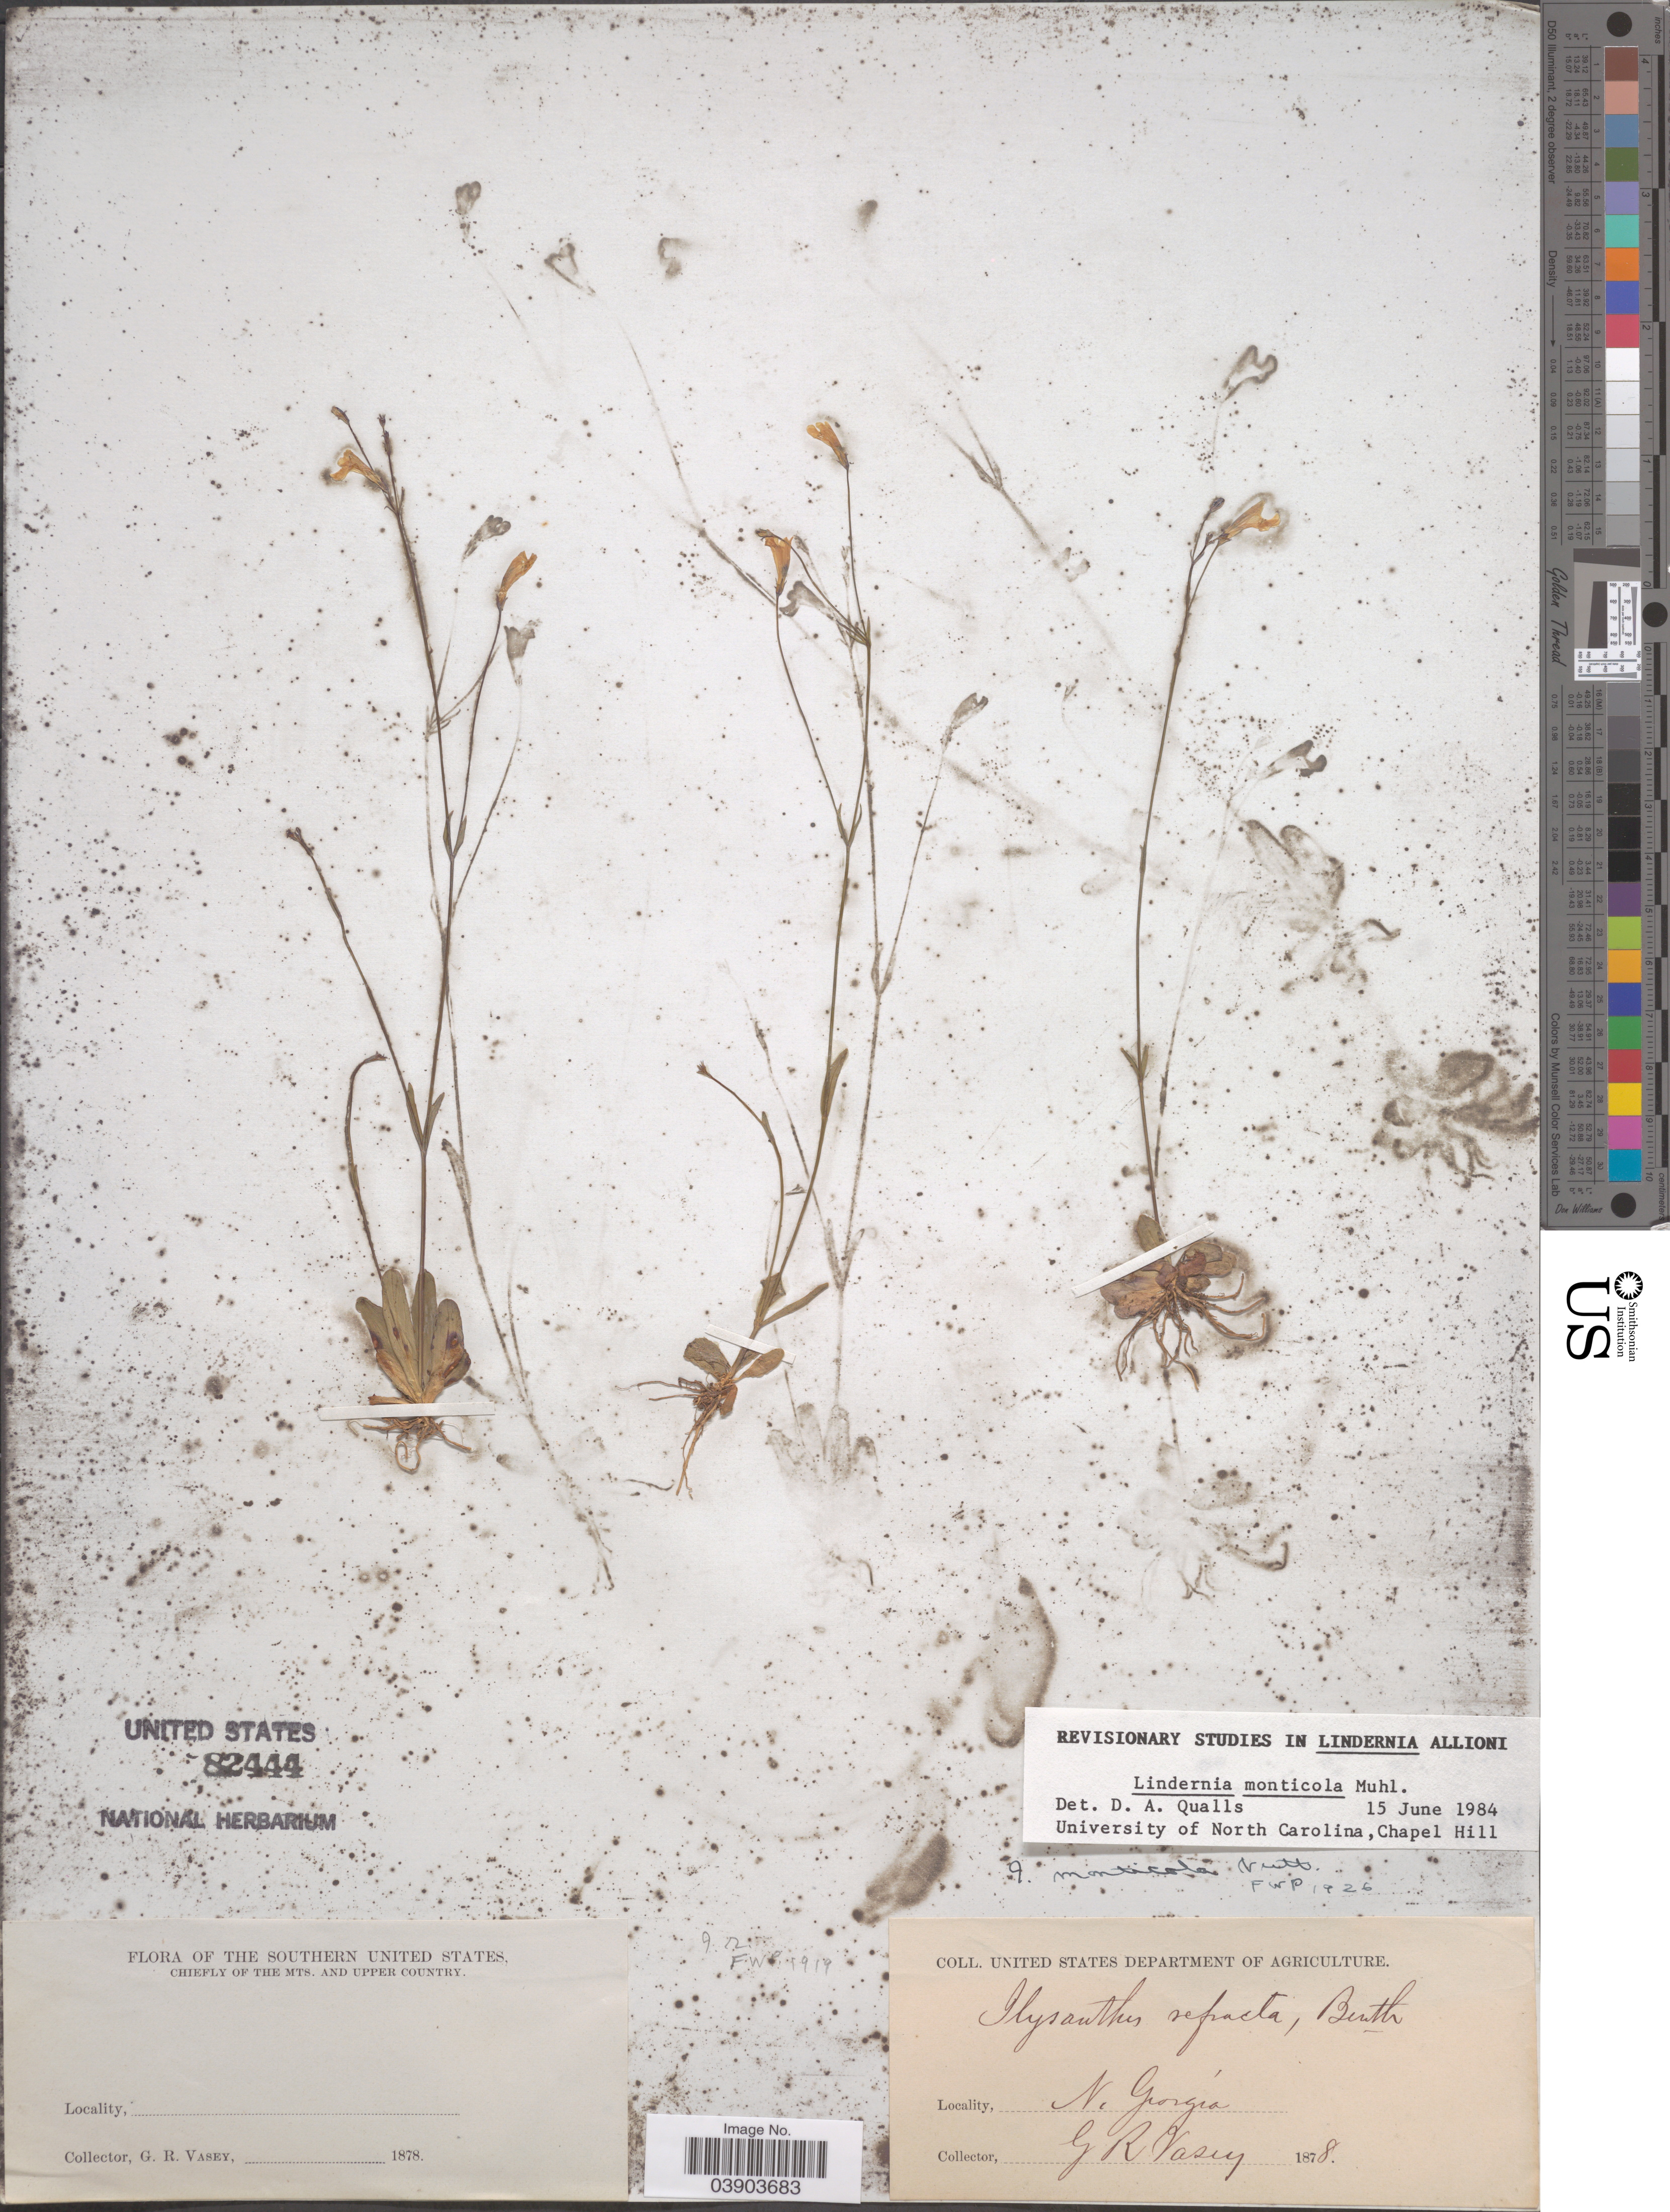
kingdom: Plantae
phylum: Tracheophyta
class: Magnoliopsida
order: Lamiales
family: Linderniaceae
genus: Lindernia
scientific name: Lindernia monticola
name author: Nutt.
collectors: G. R. Vasey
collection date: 1878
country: United States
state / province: Georgia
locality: N. Georgia. Southern United STates. Chiefly of the Mts. and Upper County.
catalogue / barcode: US 82444